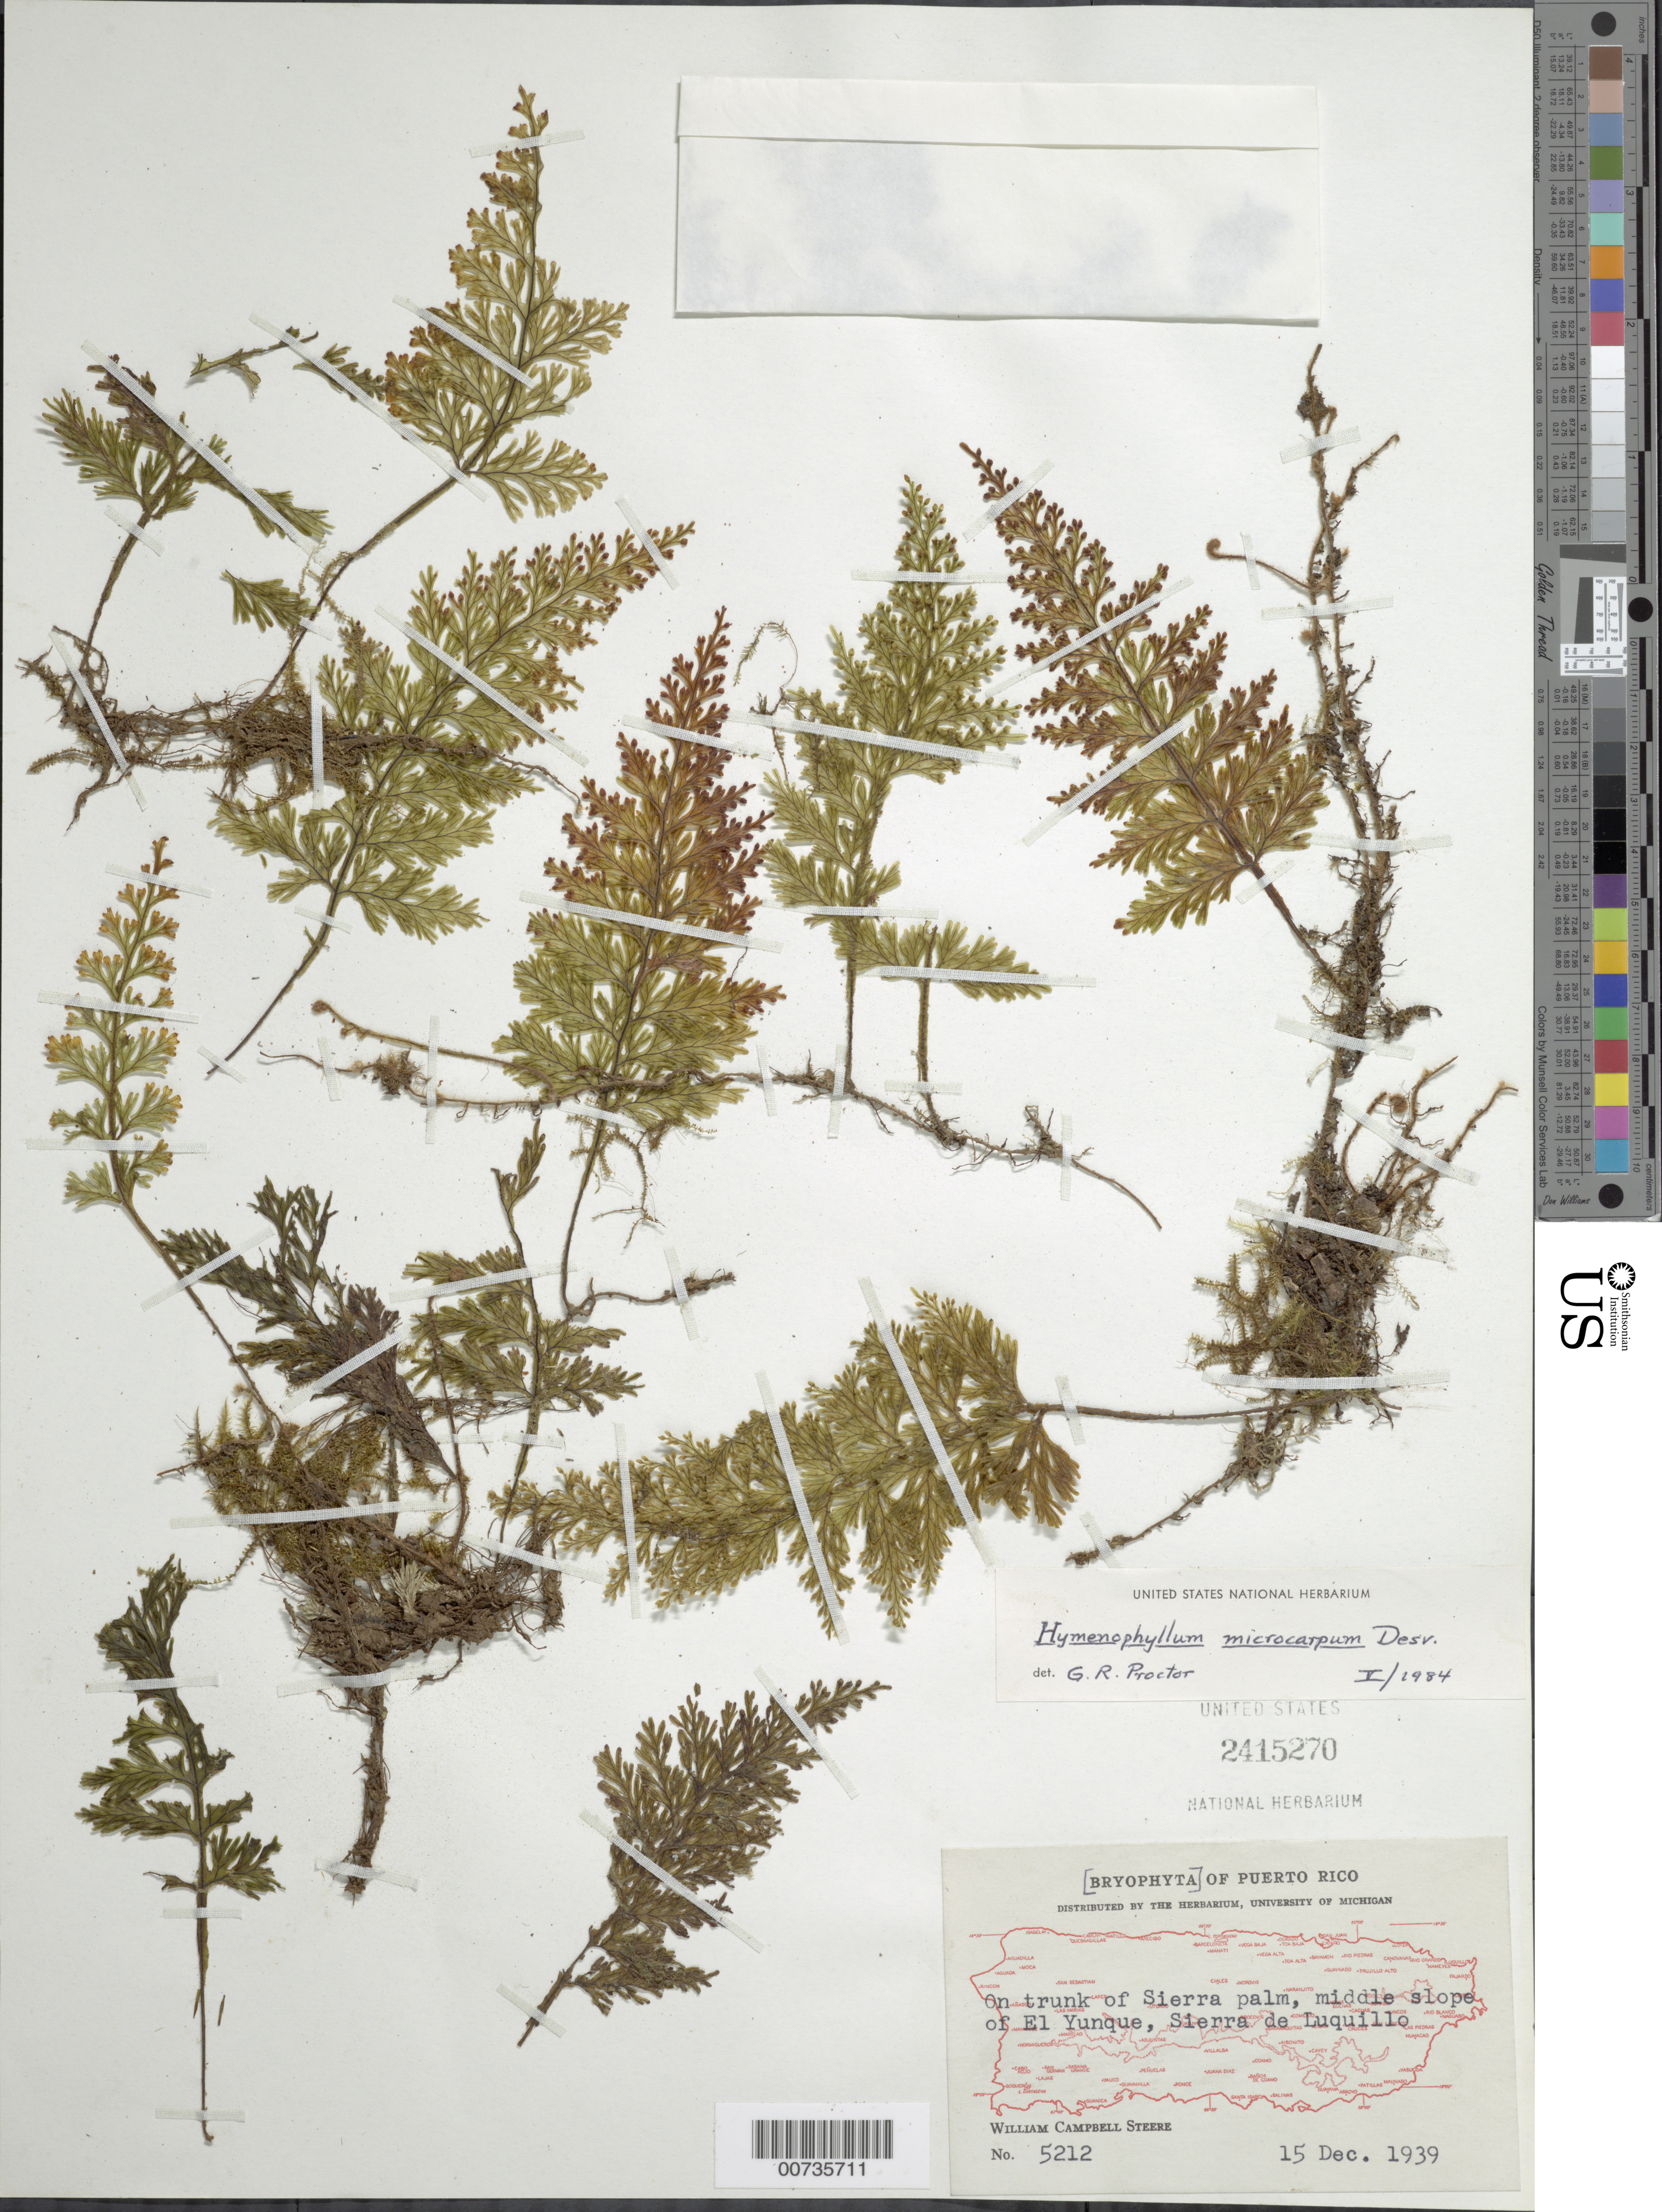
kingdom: Plantae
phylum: Tracheophyta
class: Polypodiopsida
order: Hymenophyllales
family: Hymenophyllaceae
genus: Hymenophyllum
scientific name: Hymenophyllum microcarpum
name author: (Desv.) Lellinger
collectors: W. C. Steere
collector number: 5212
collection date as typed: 15 Dec 1939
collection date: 1939-12-15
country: Puerto Rico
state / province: Río Grande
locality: El Yunque, Sierra de Luquillo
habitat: On trunk of Sierra palm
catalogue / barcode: US 2415270